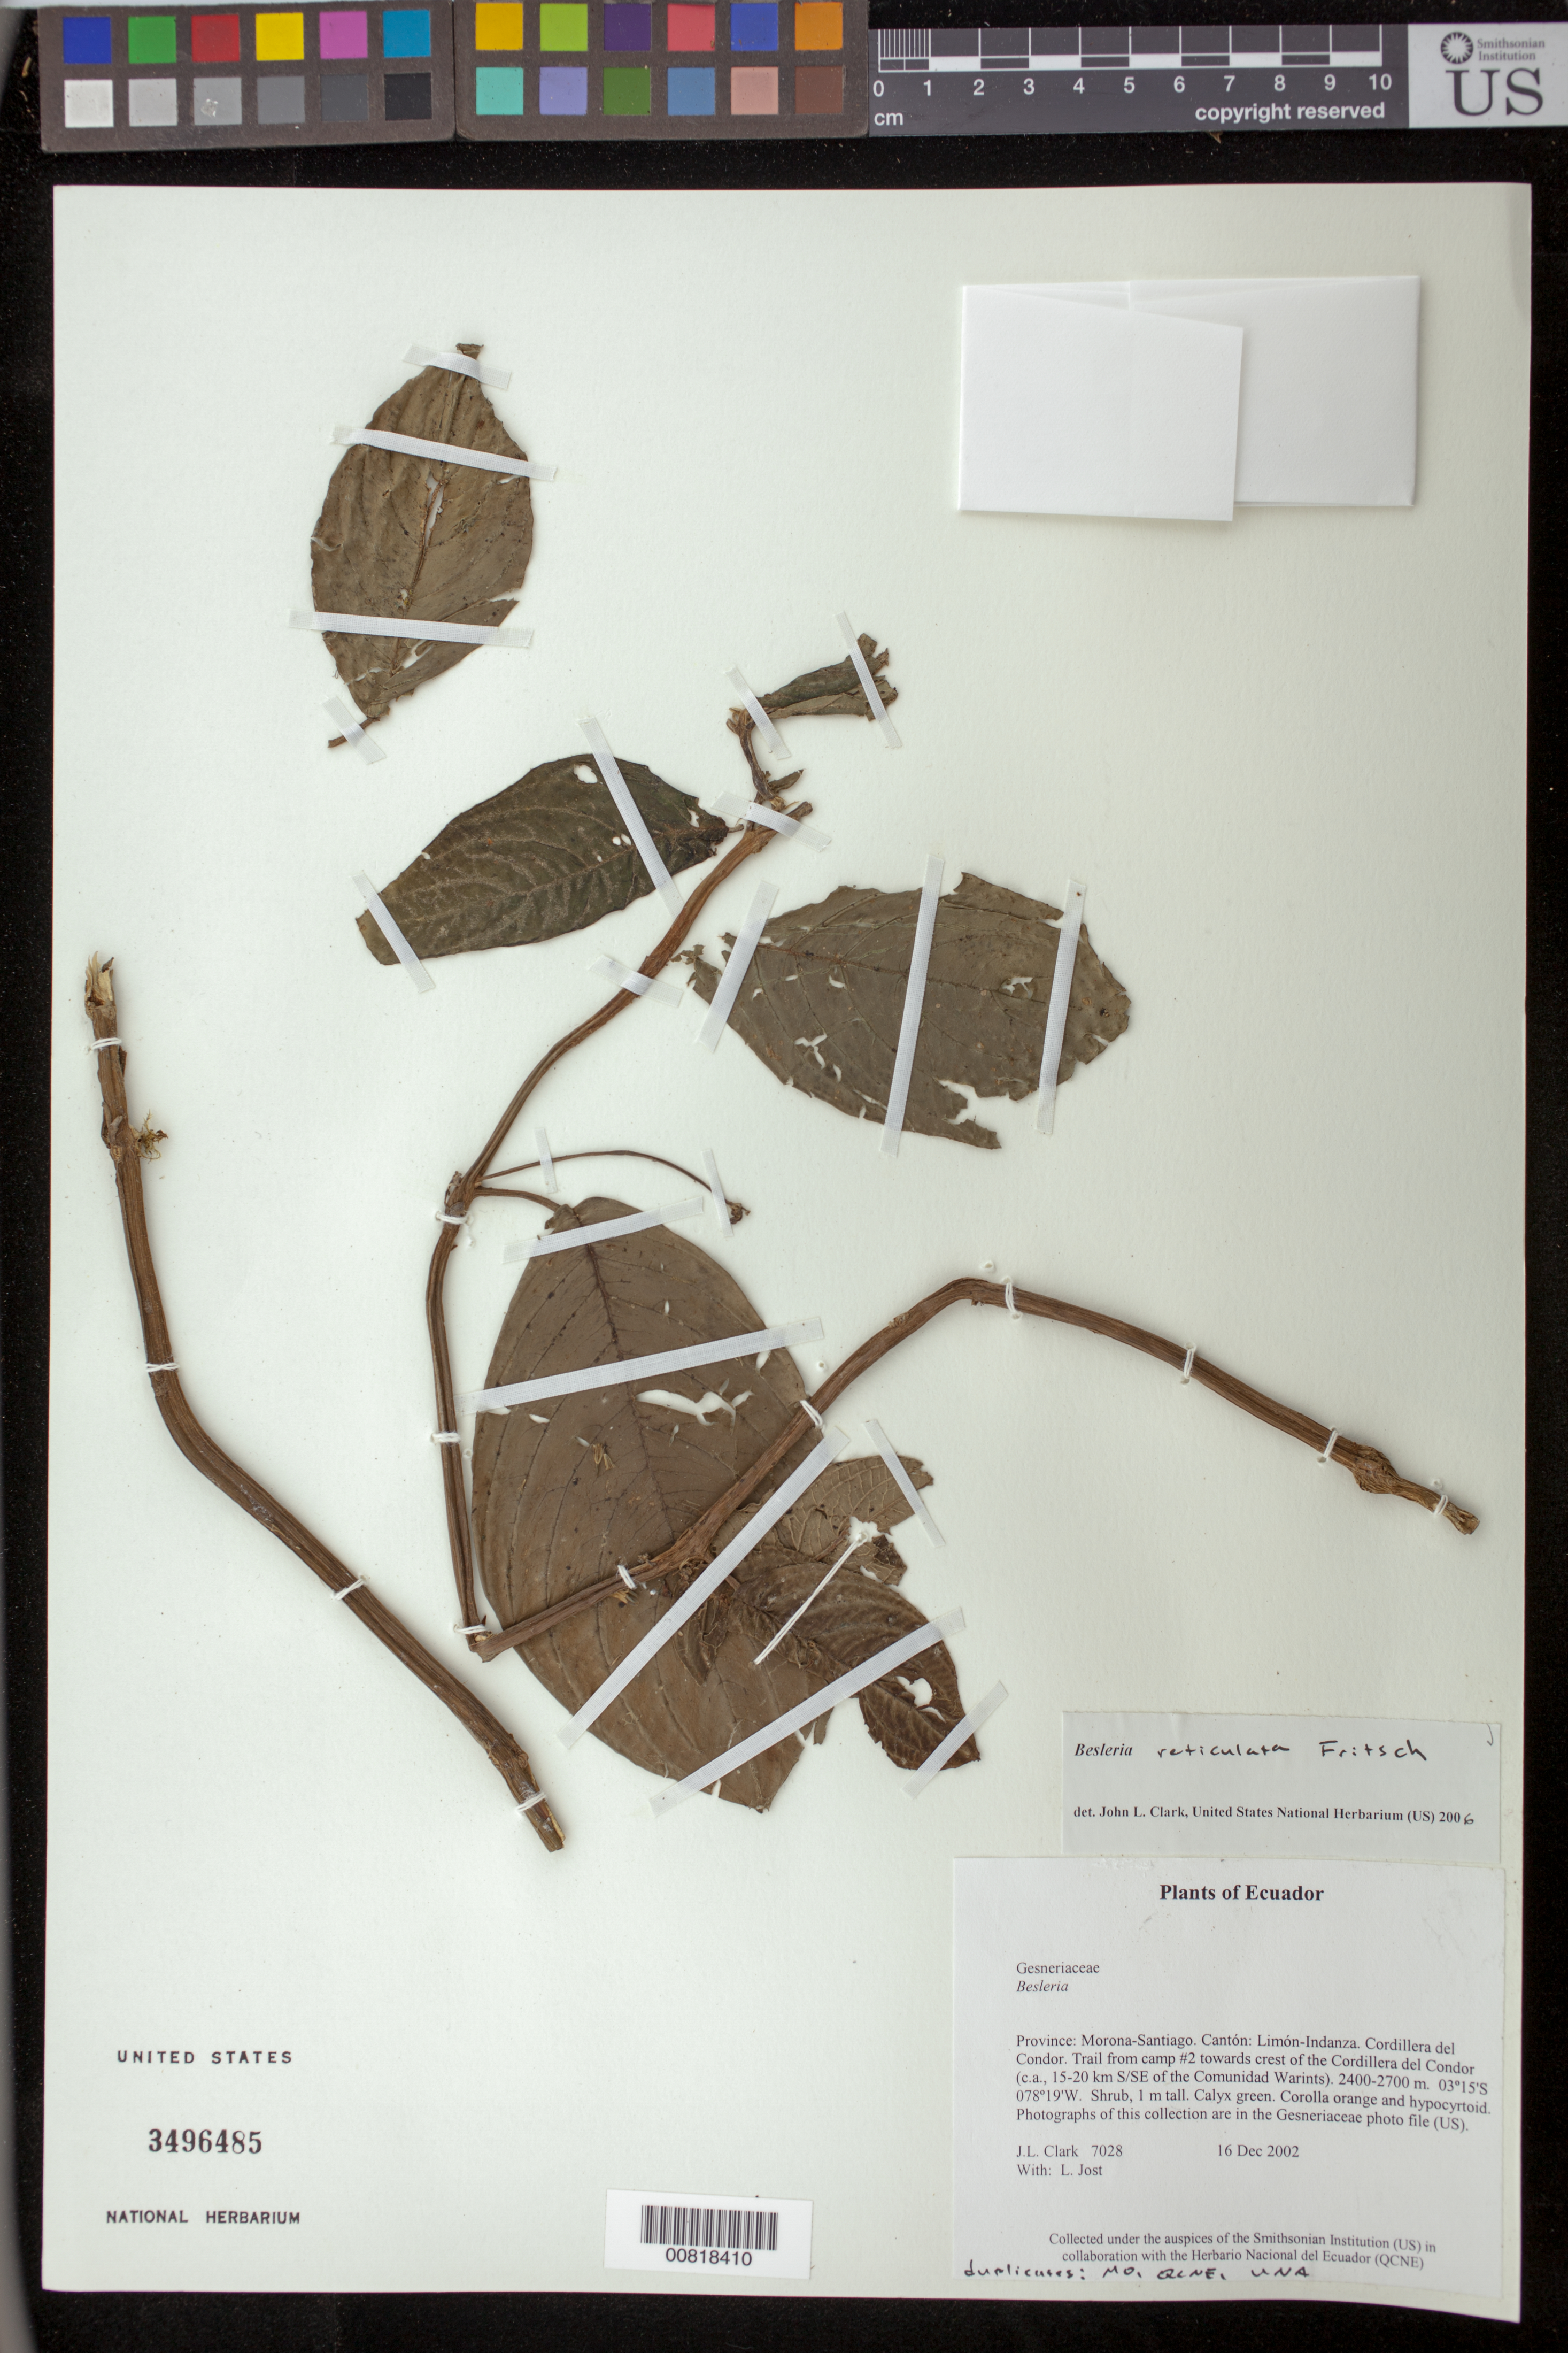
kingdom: Plantae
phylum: Tracheophyta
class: Magnoliopsida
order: Lamiales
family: Gesneriaceae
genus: Besleria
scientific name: Besleria reticulata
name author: Fritsch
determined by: Clark, J. L., (SEL), The Marie Selby Botanical Garden (UNITED STATES)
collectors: J. L. Clark & L. Jost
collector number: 7028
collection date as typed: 16 Dec 2002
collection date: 2002-12-16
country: Ecuador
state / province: Morona-Santiago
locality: Limón-Indanza. Cordillera del Condor. Trail from camp #2 towards crest of the Cordillera del Condor (c.a., 15-20 km S/SE of the Comunidad Warints).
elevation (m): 2400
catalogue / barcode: US 3496485